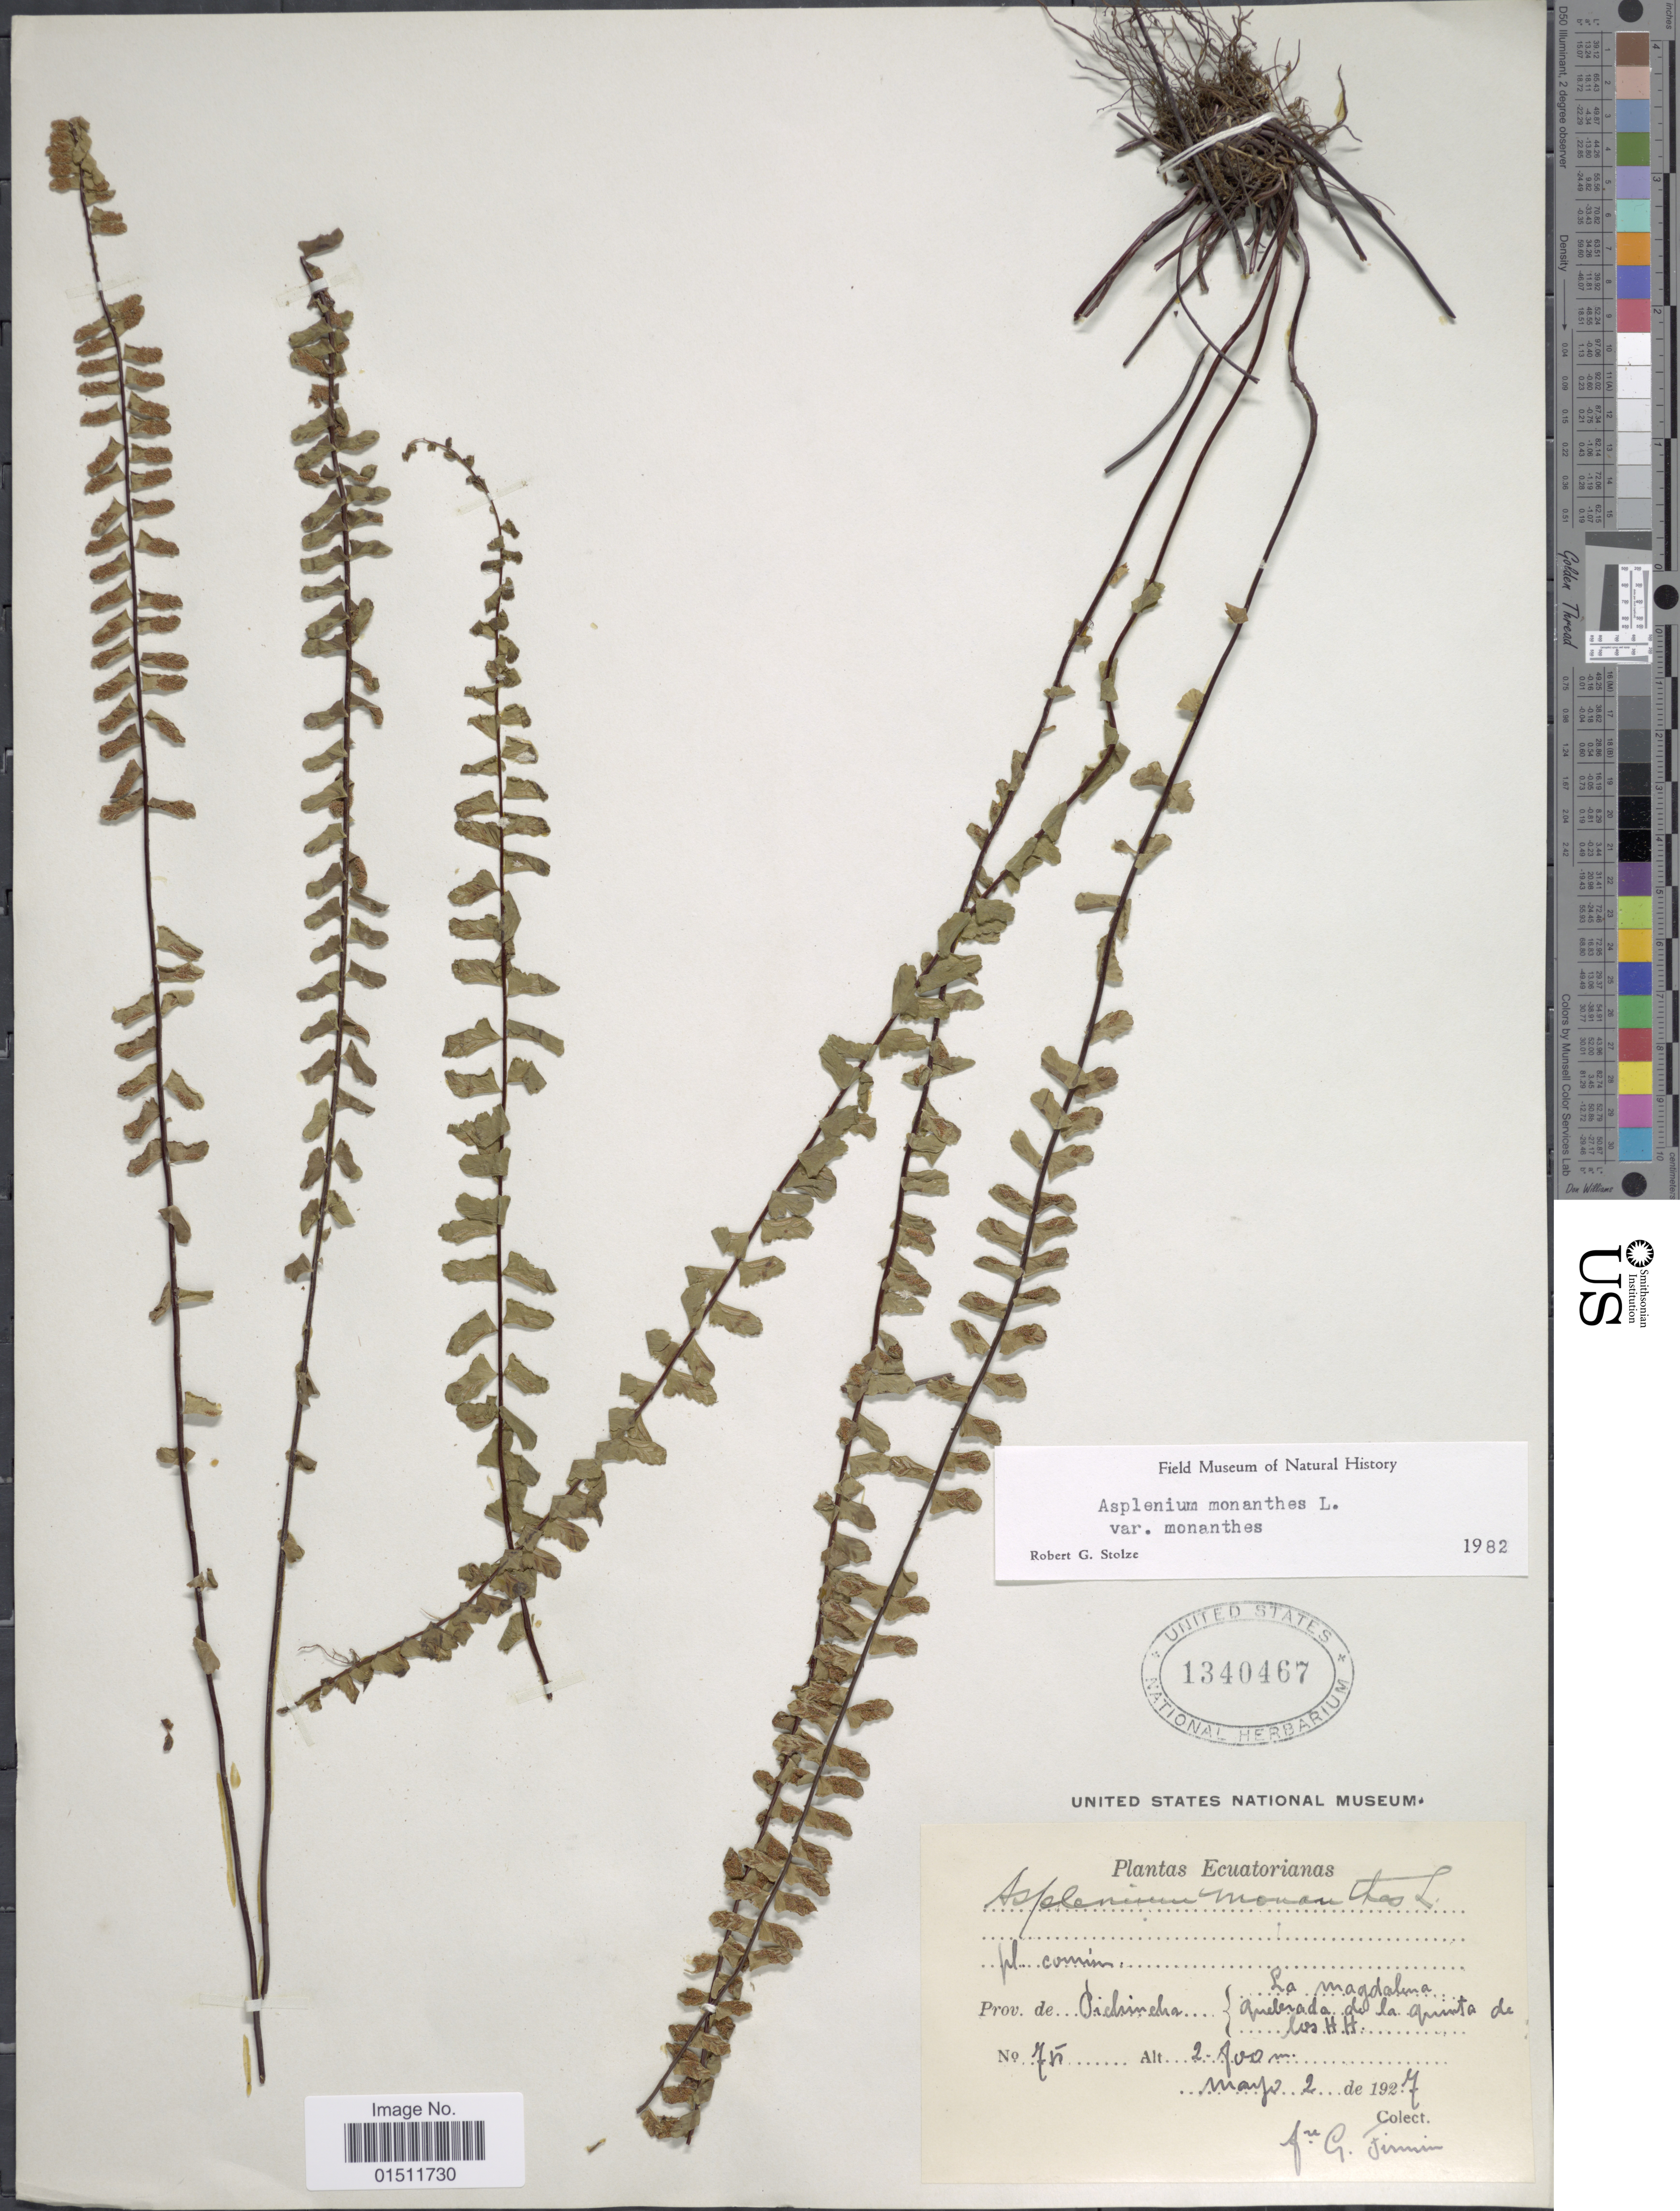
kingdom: Plantae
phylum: Tracheophyta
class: Polypodiopsida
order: Polypodiales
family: Aspleniaceae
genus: Asplenium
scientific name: Asplenium monanthes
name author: L.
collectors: F. Firmin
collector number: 75*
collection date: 1927-05-02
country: Ecuador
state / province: Pichincha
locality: Ecuatorianas, Prov de Pichincha, La Magdalena, Quebrada de la Quinta de los H. H.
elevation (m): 2700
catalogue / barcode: US 1340467